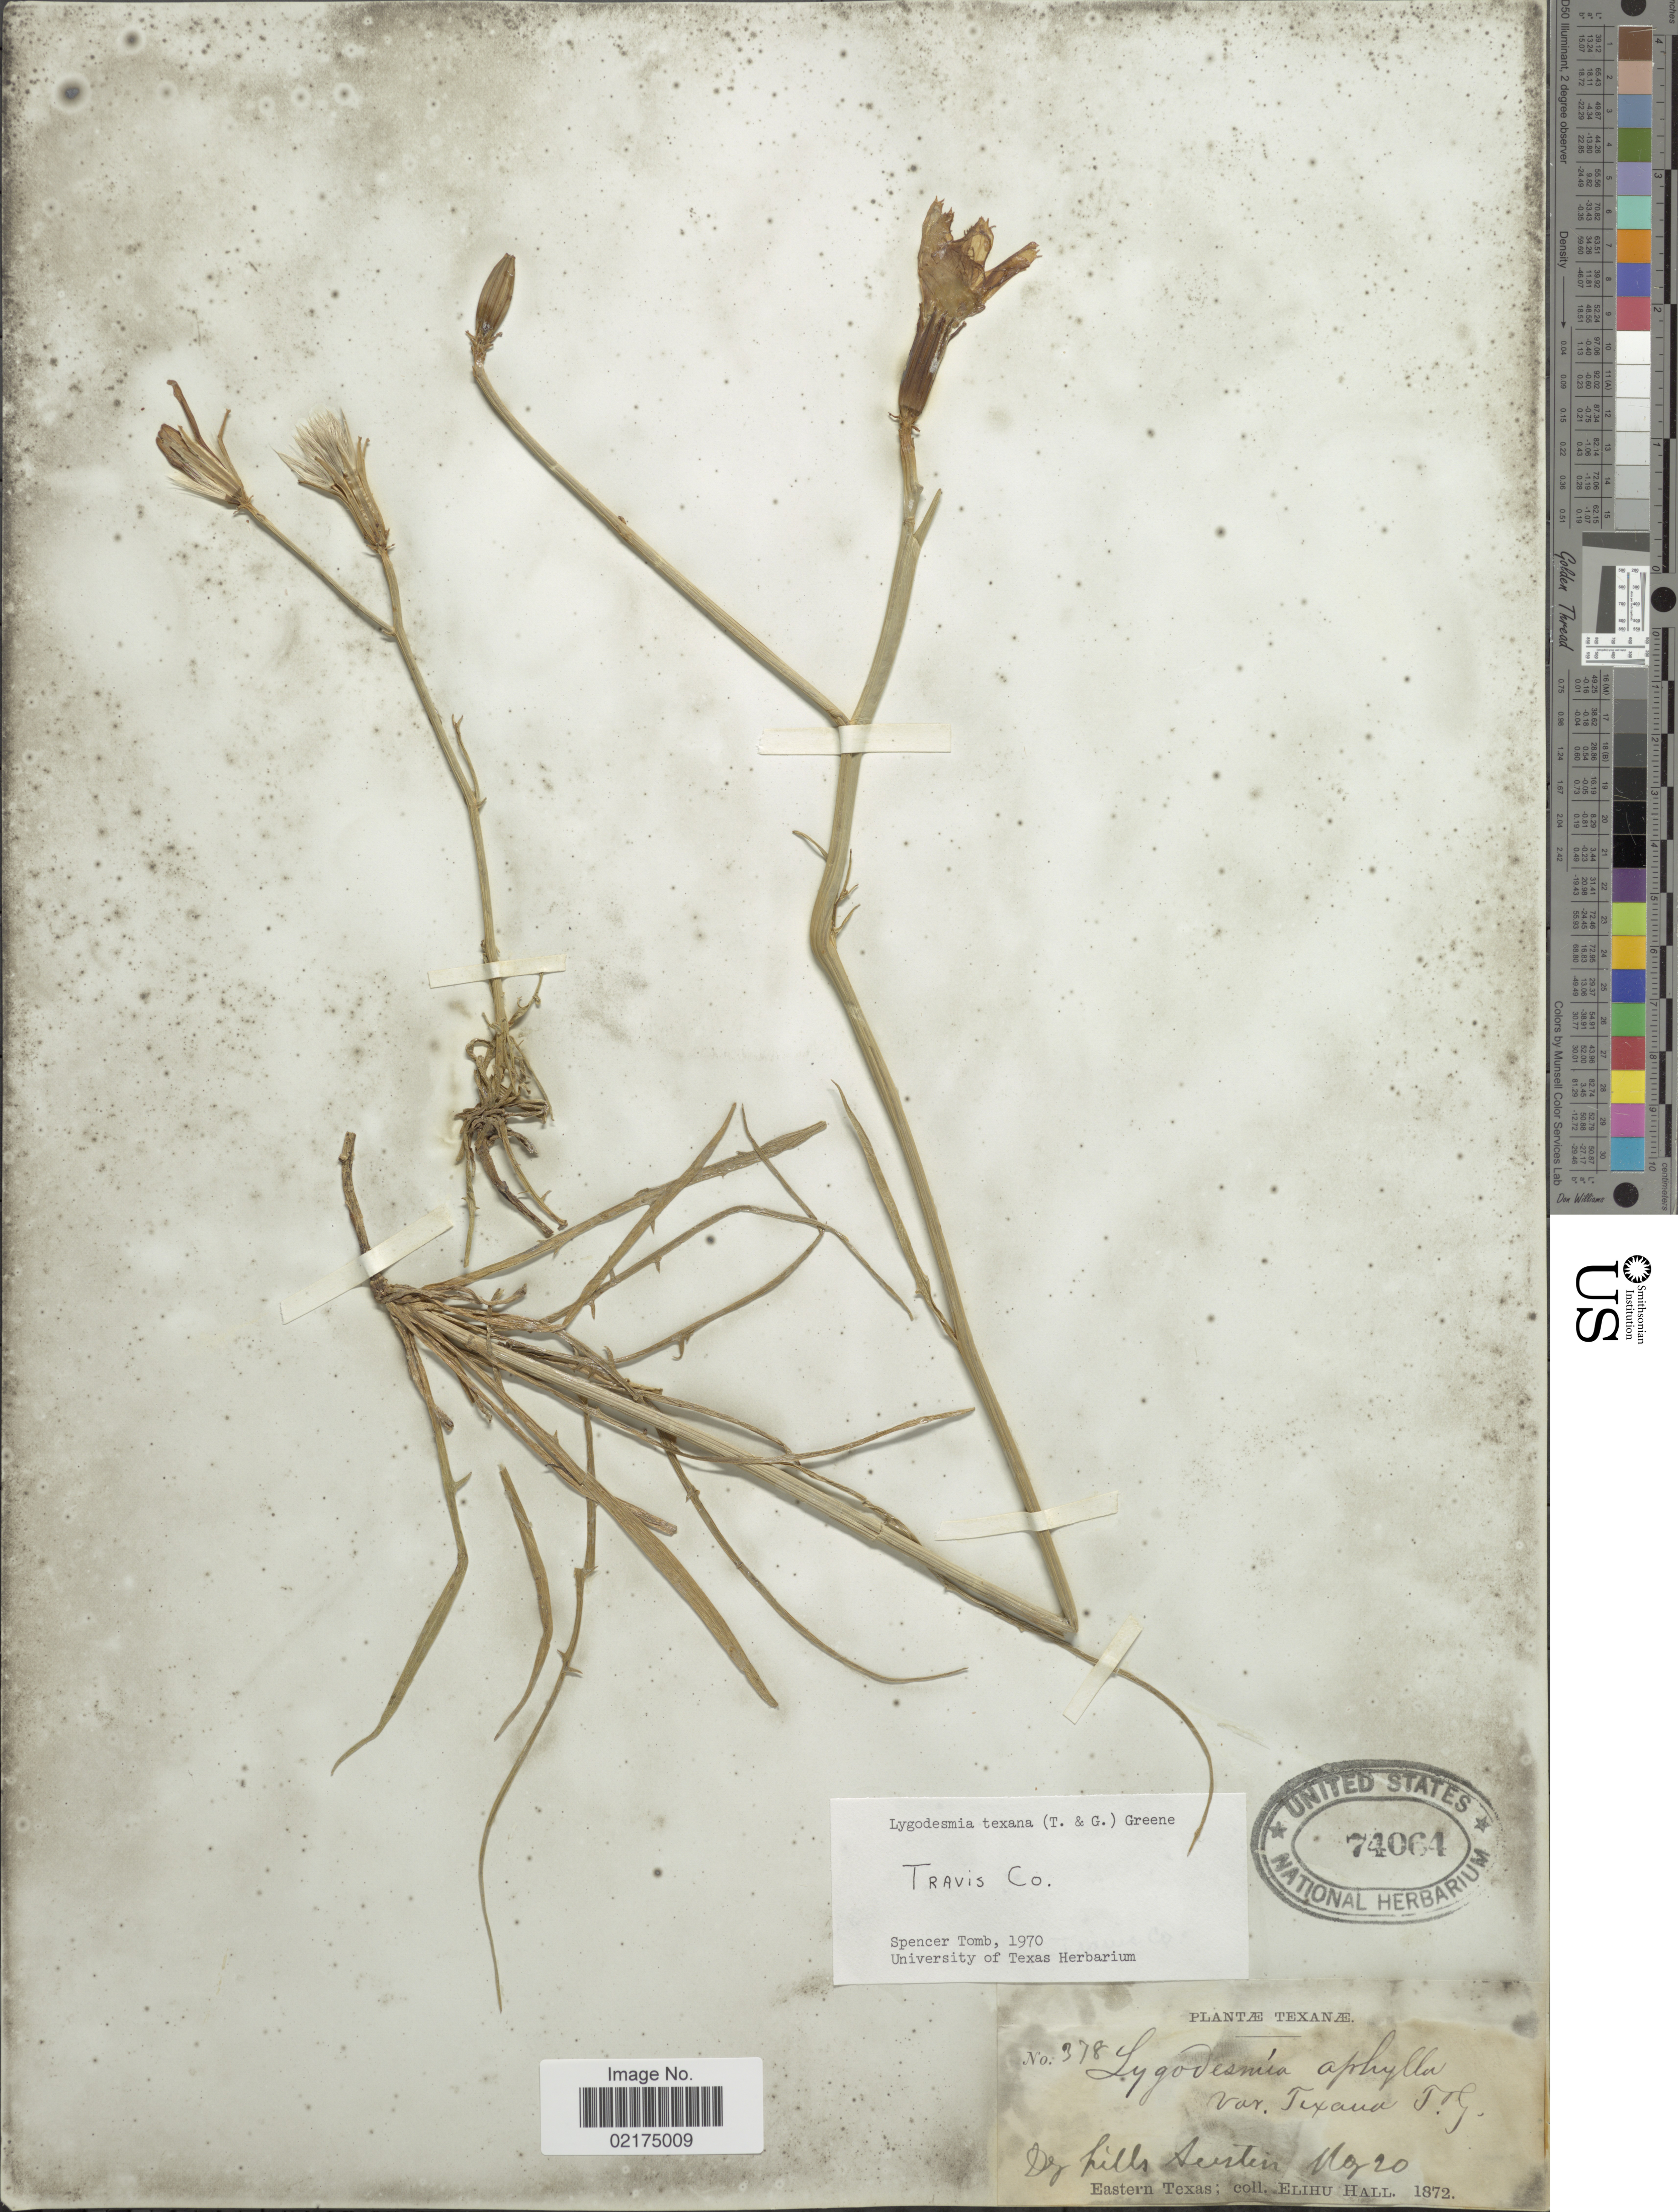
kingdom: Plantae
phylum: Tracheophyta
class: Magnoliopsida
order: Asterales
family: Asteraceae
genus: Lygodesmia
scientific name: Lygodesmia texana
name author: (Torr. & A. Gray) Greene ex Small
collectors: E. Hall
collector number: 378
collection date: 1872-05-20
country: United States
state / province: Texas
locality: Austin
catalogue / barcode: US 74064